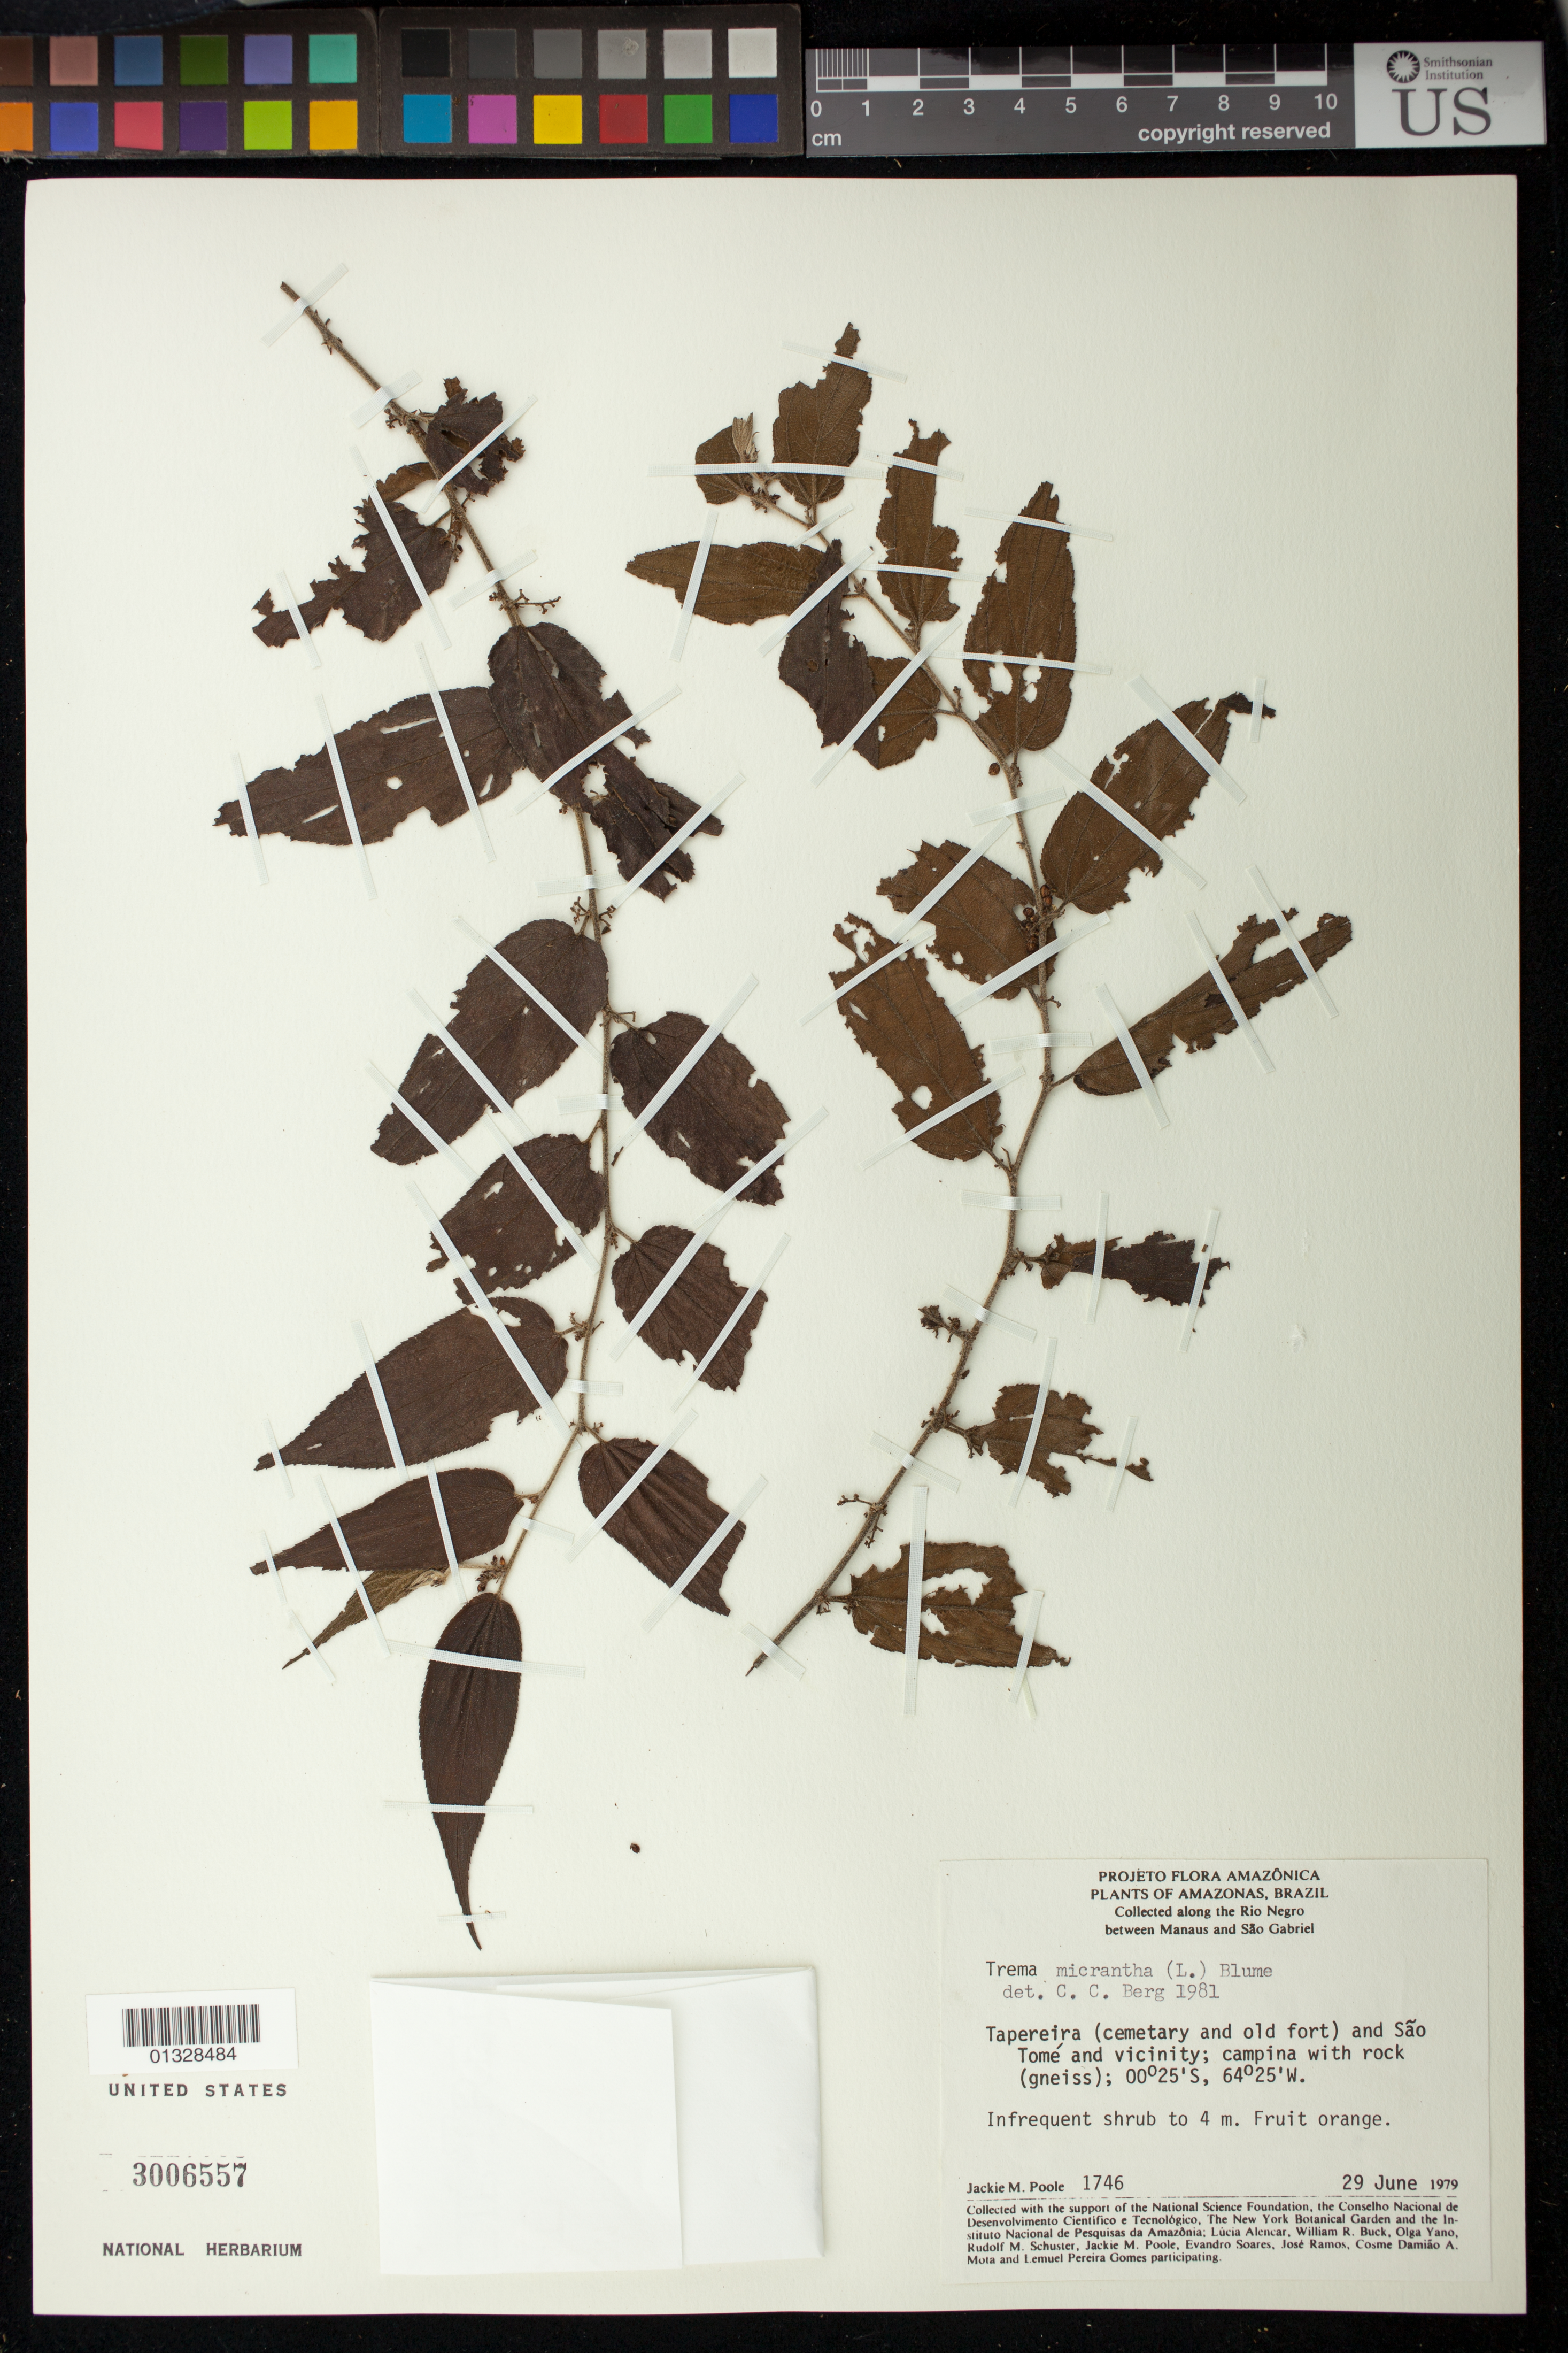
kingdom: Plantae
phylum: Tracheophyta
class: Magnoliopsida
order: Rosales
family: Cannabaceae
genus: Trema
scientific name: Trema micranthum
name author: (L.) Blume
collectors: J. M. Poole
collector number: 1746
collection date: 1979-06-29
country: Brazil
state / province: Amazonas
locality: Tapereira (cemetery and old fort) and São Tomé and vicinity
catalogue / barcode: US 3006557